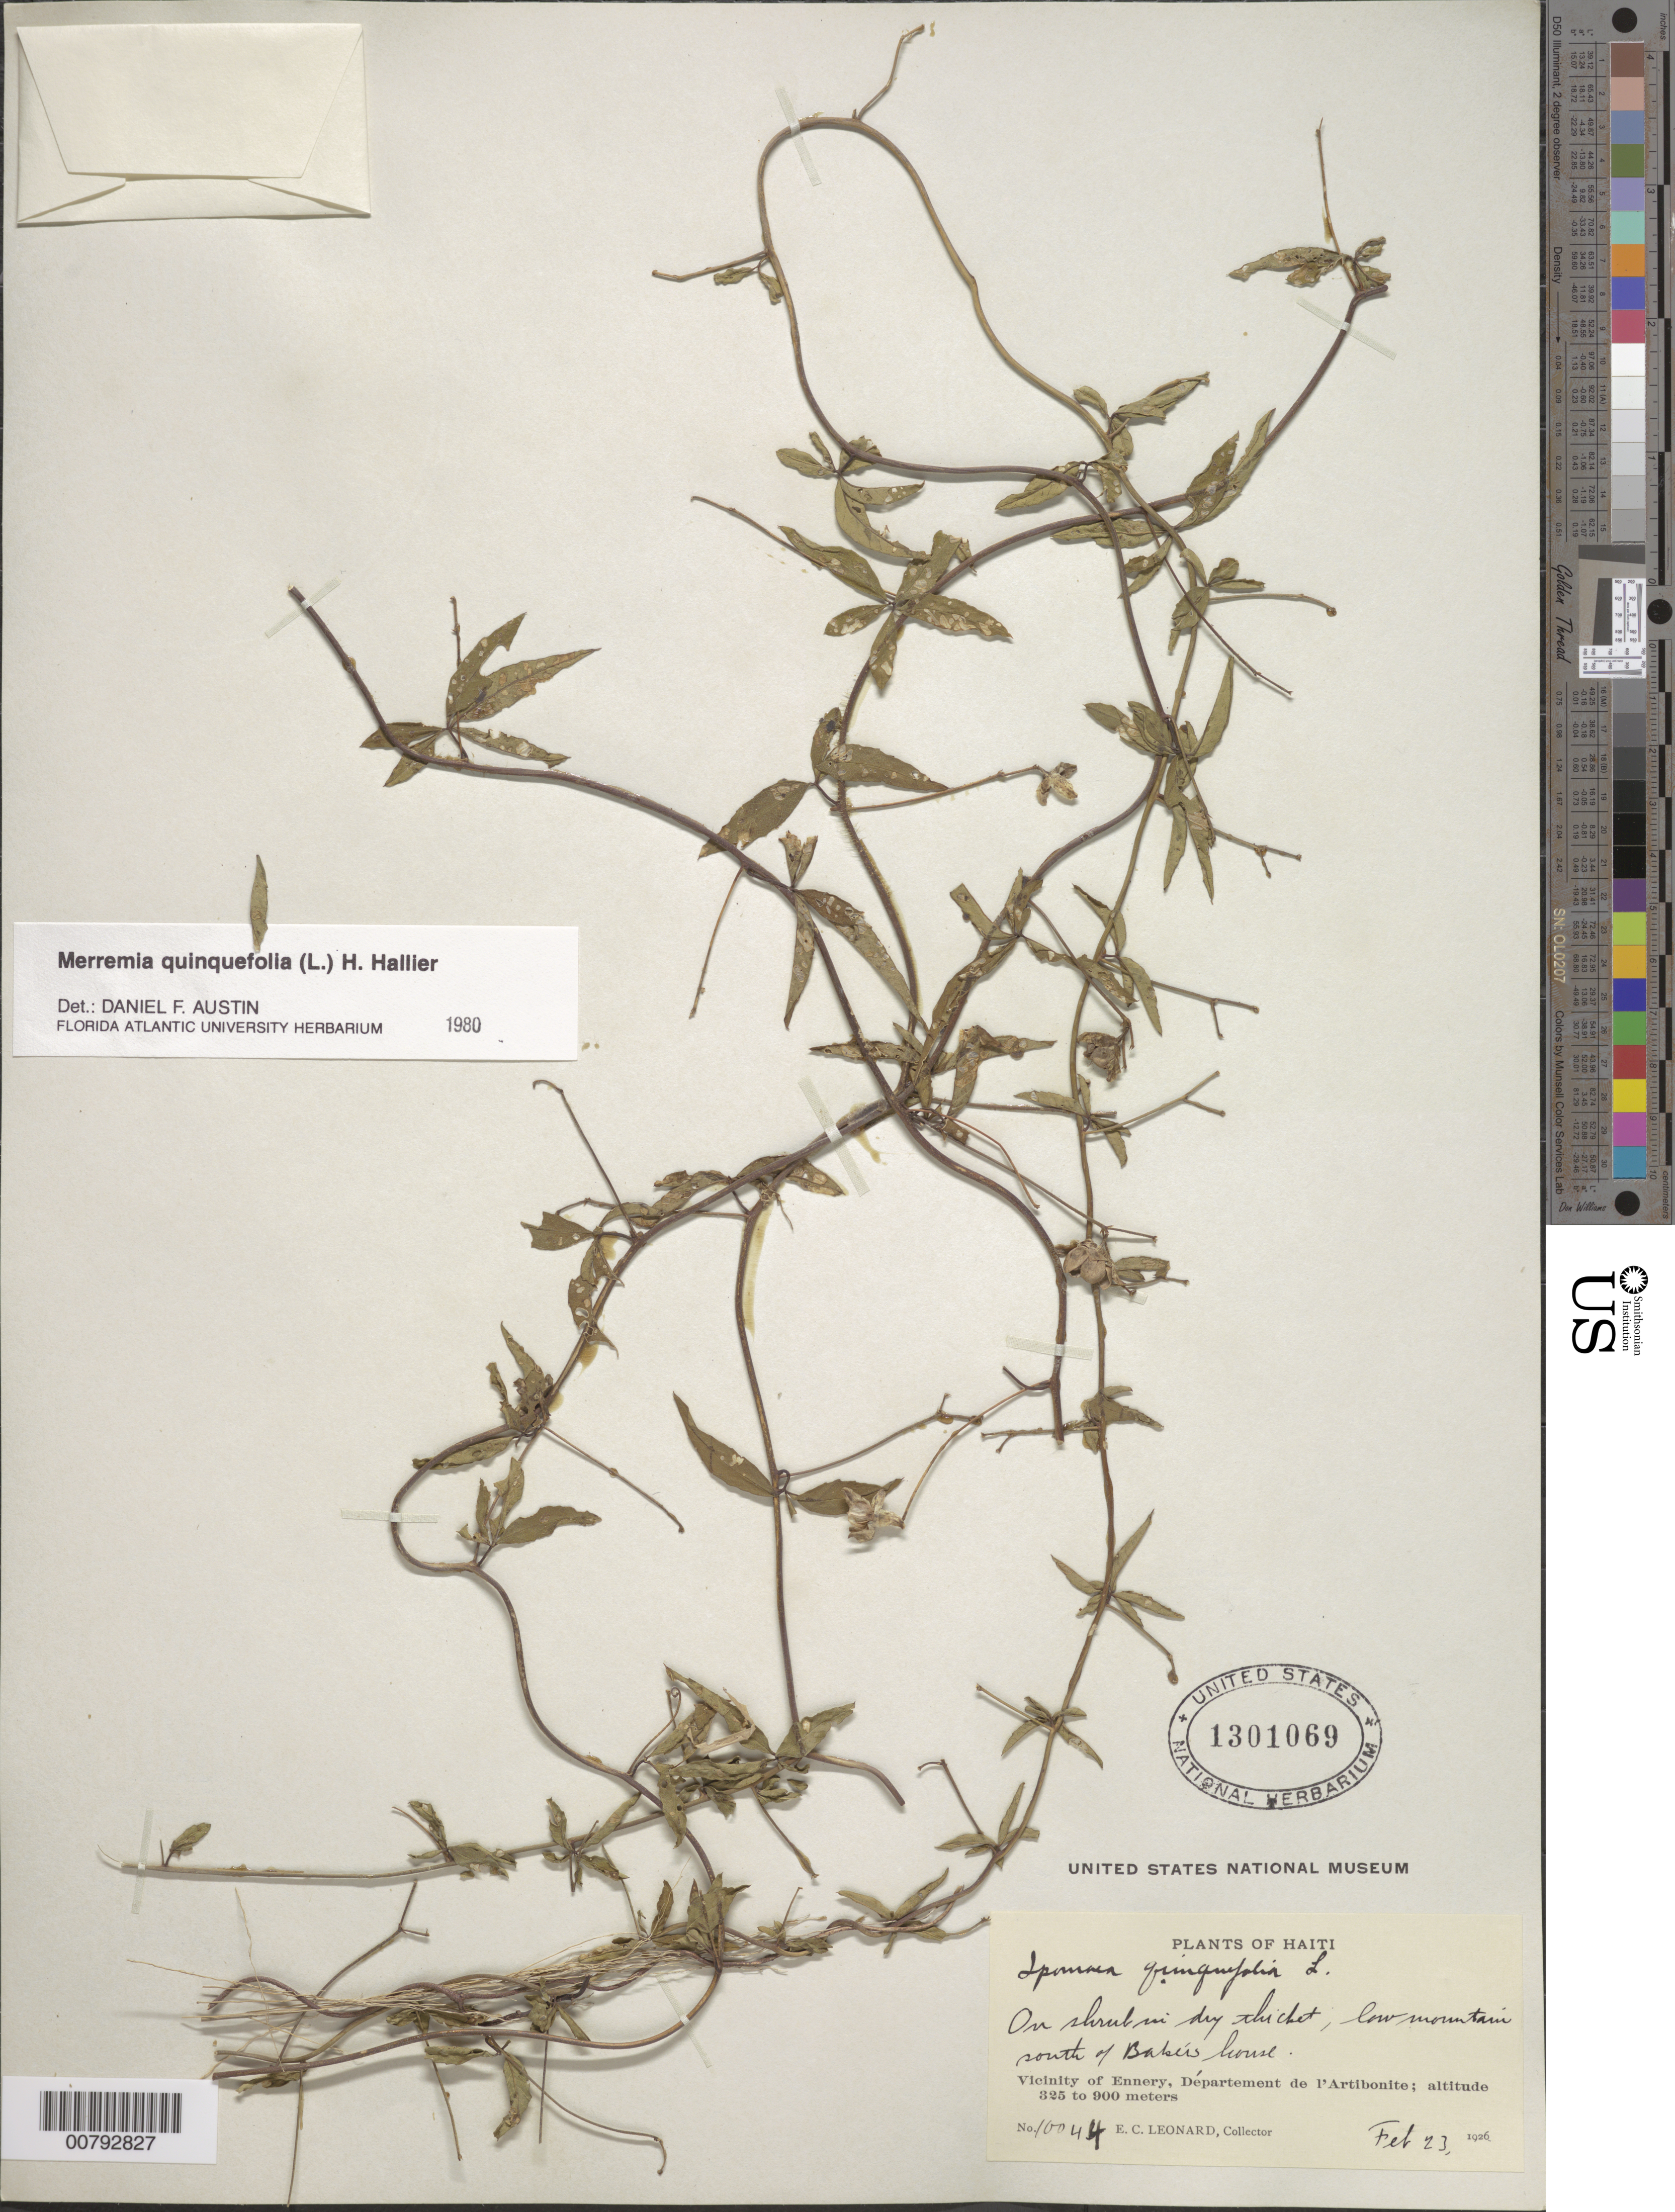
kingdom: Plantae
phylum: Tracheophyta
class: Magnoliopsida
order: Solanales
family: Convolvulaceae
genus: Distimake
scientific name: Distimake quinquefolius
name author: (L.) A. R. Simões & Staples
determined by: Strong, Mark T., (BOT), Smithsonian Institution - National Museum of Natural History (UNITED STATES)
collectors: E. C. Leonard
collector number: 10044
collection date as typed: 23 Feb 1926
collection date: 1926-02-23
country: Haiti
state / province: Artibonite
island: Hispaniola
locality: Vicinity of Ennery, low mountain south of Baber's house.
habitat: In dry thicket.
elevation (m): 325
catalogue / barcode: US 1301069